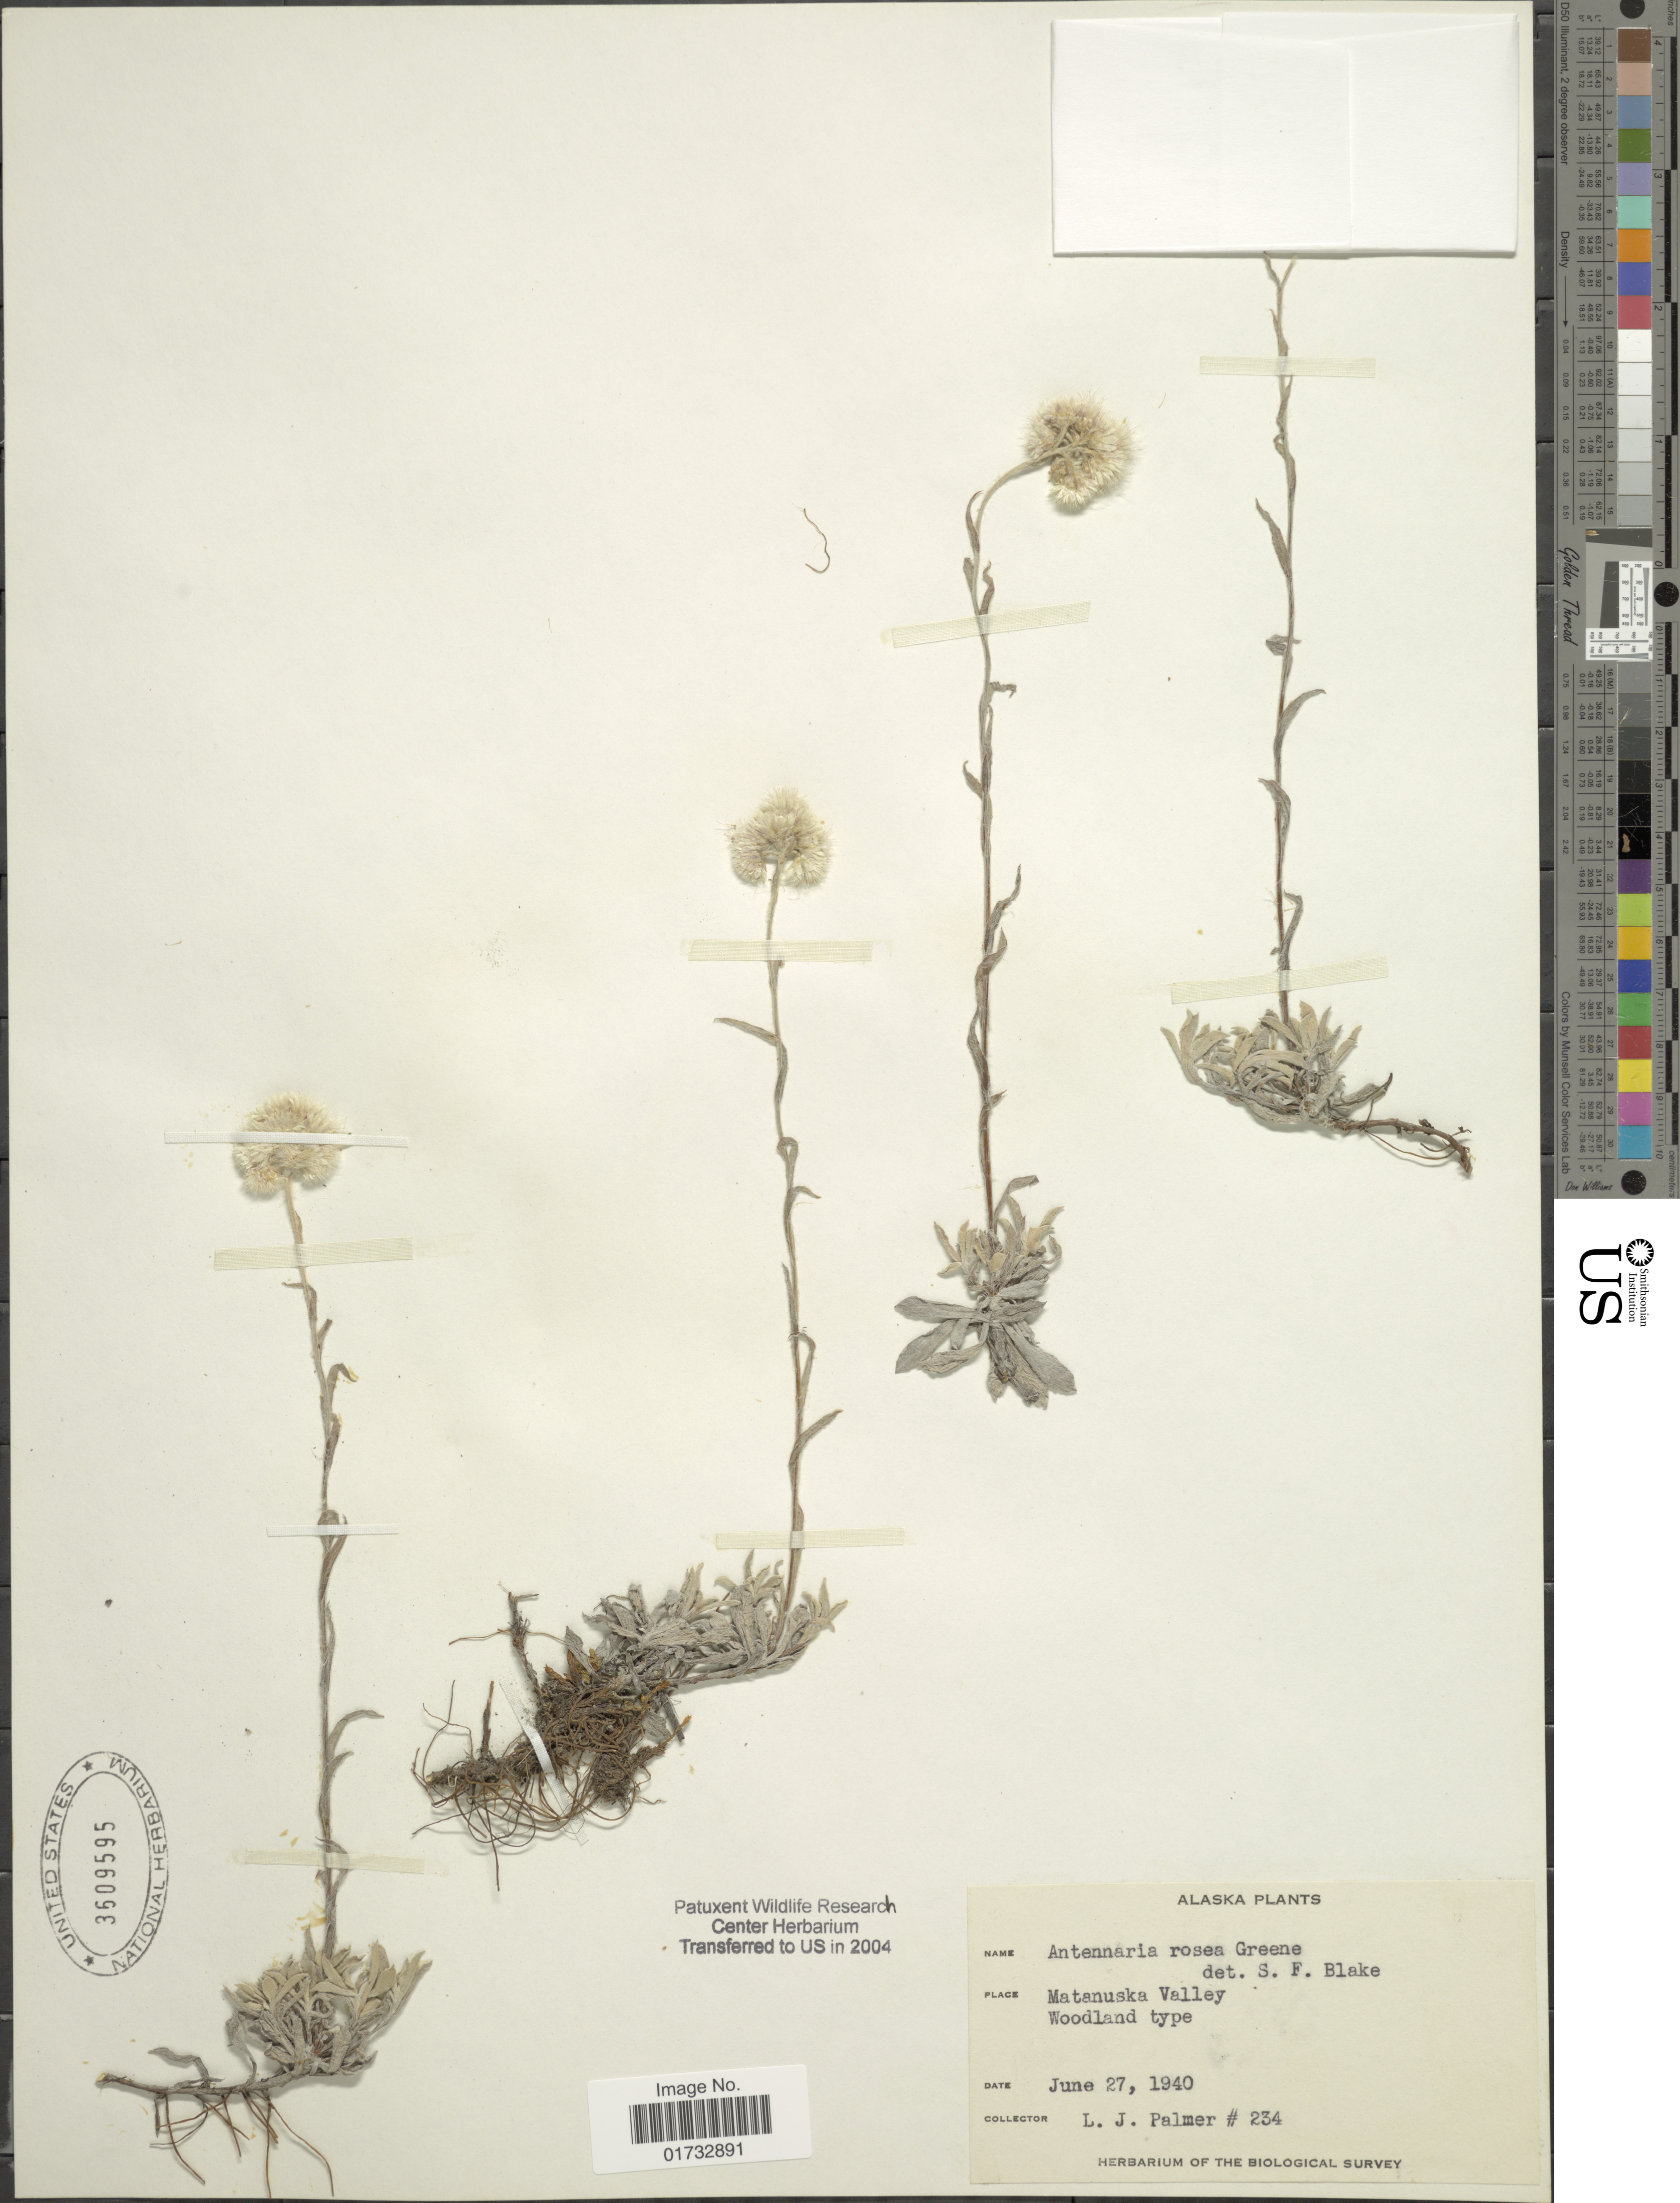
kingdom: Plantae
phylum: Tracheophyta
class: Magnoliopsida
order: Asterales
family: Asteraceae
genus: Antennaria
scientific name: Antennaria rosea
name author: Greene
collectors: L. J. Palmer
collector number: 234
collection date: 1940-06-27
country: United States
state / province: Alaska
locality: Matanuska Valley, Woodland type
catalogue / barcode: US 3609595